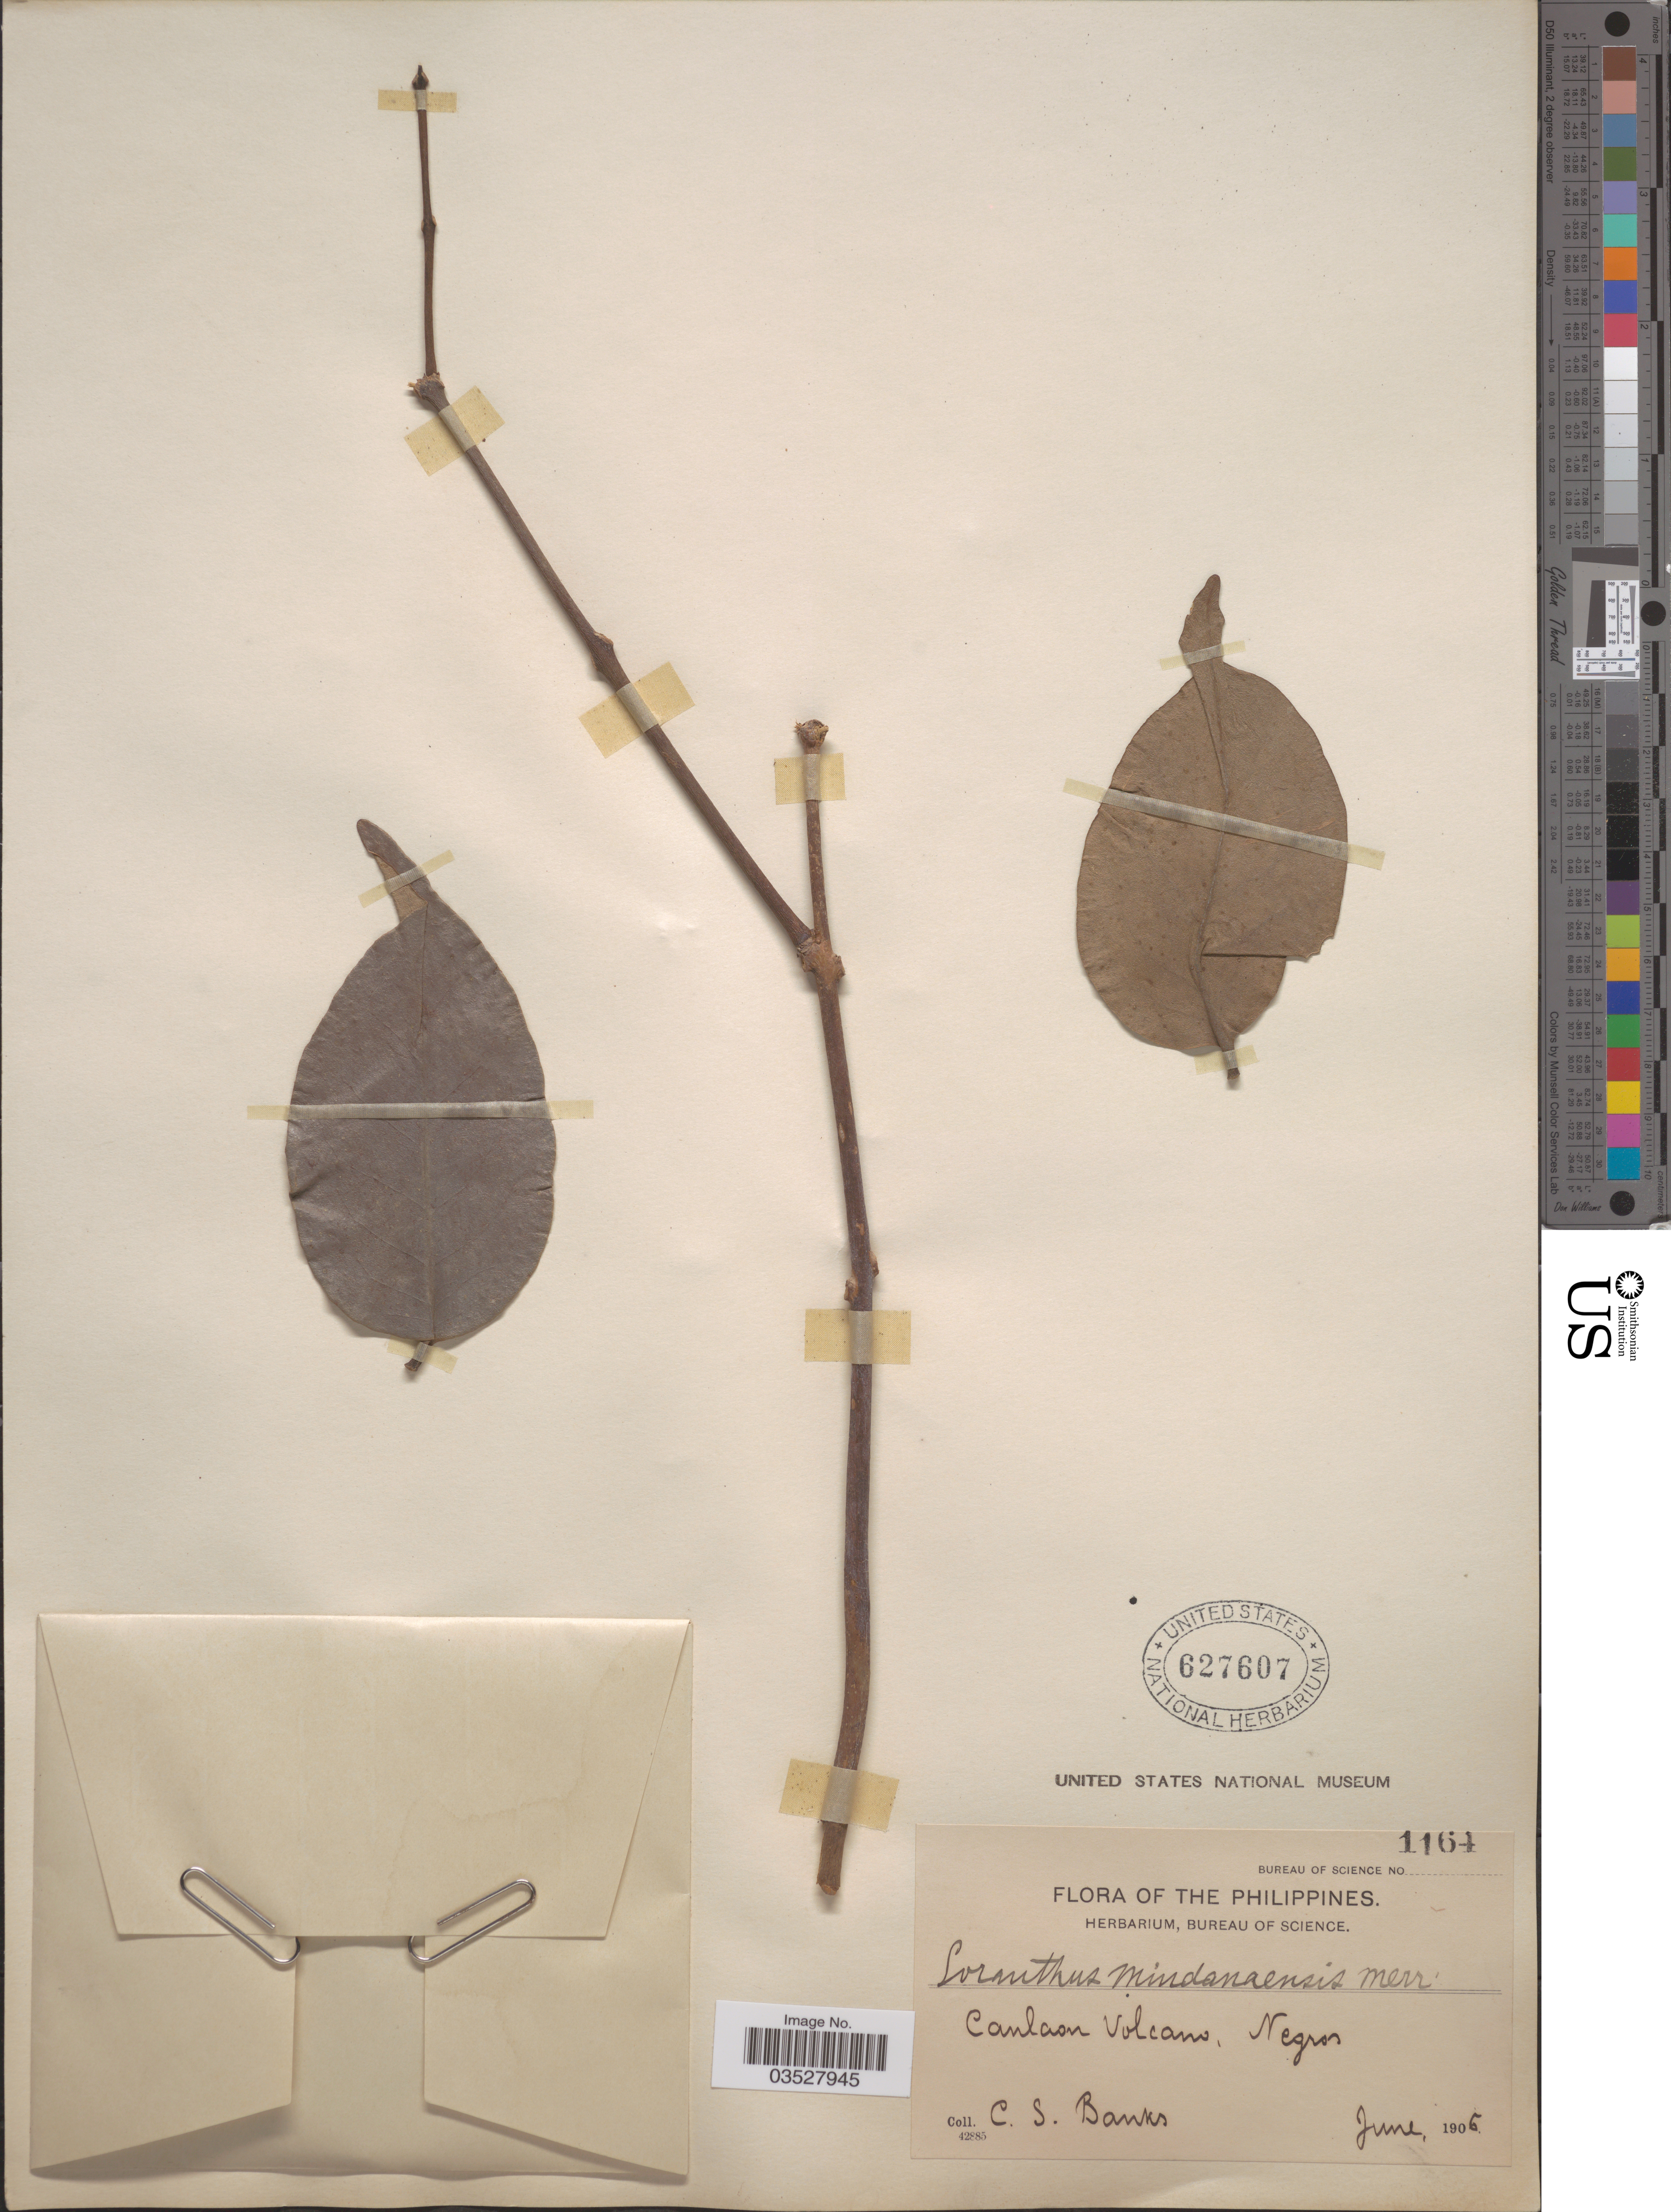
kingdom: Plantae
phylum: Tracheophyta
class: Magnoliopsida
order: Santalales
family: Loranthaceae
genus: Decaisnina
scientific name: Decaisnina cumingii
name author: (Tiegh.) Barlow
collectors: C. Banks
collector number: Bureau of Science 1164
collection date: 1906-06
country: Philippines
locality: Canlaon Volcans, Negros.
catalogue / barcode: US 627607